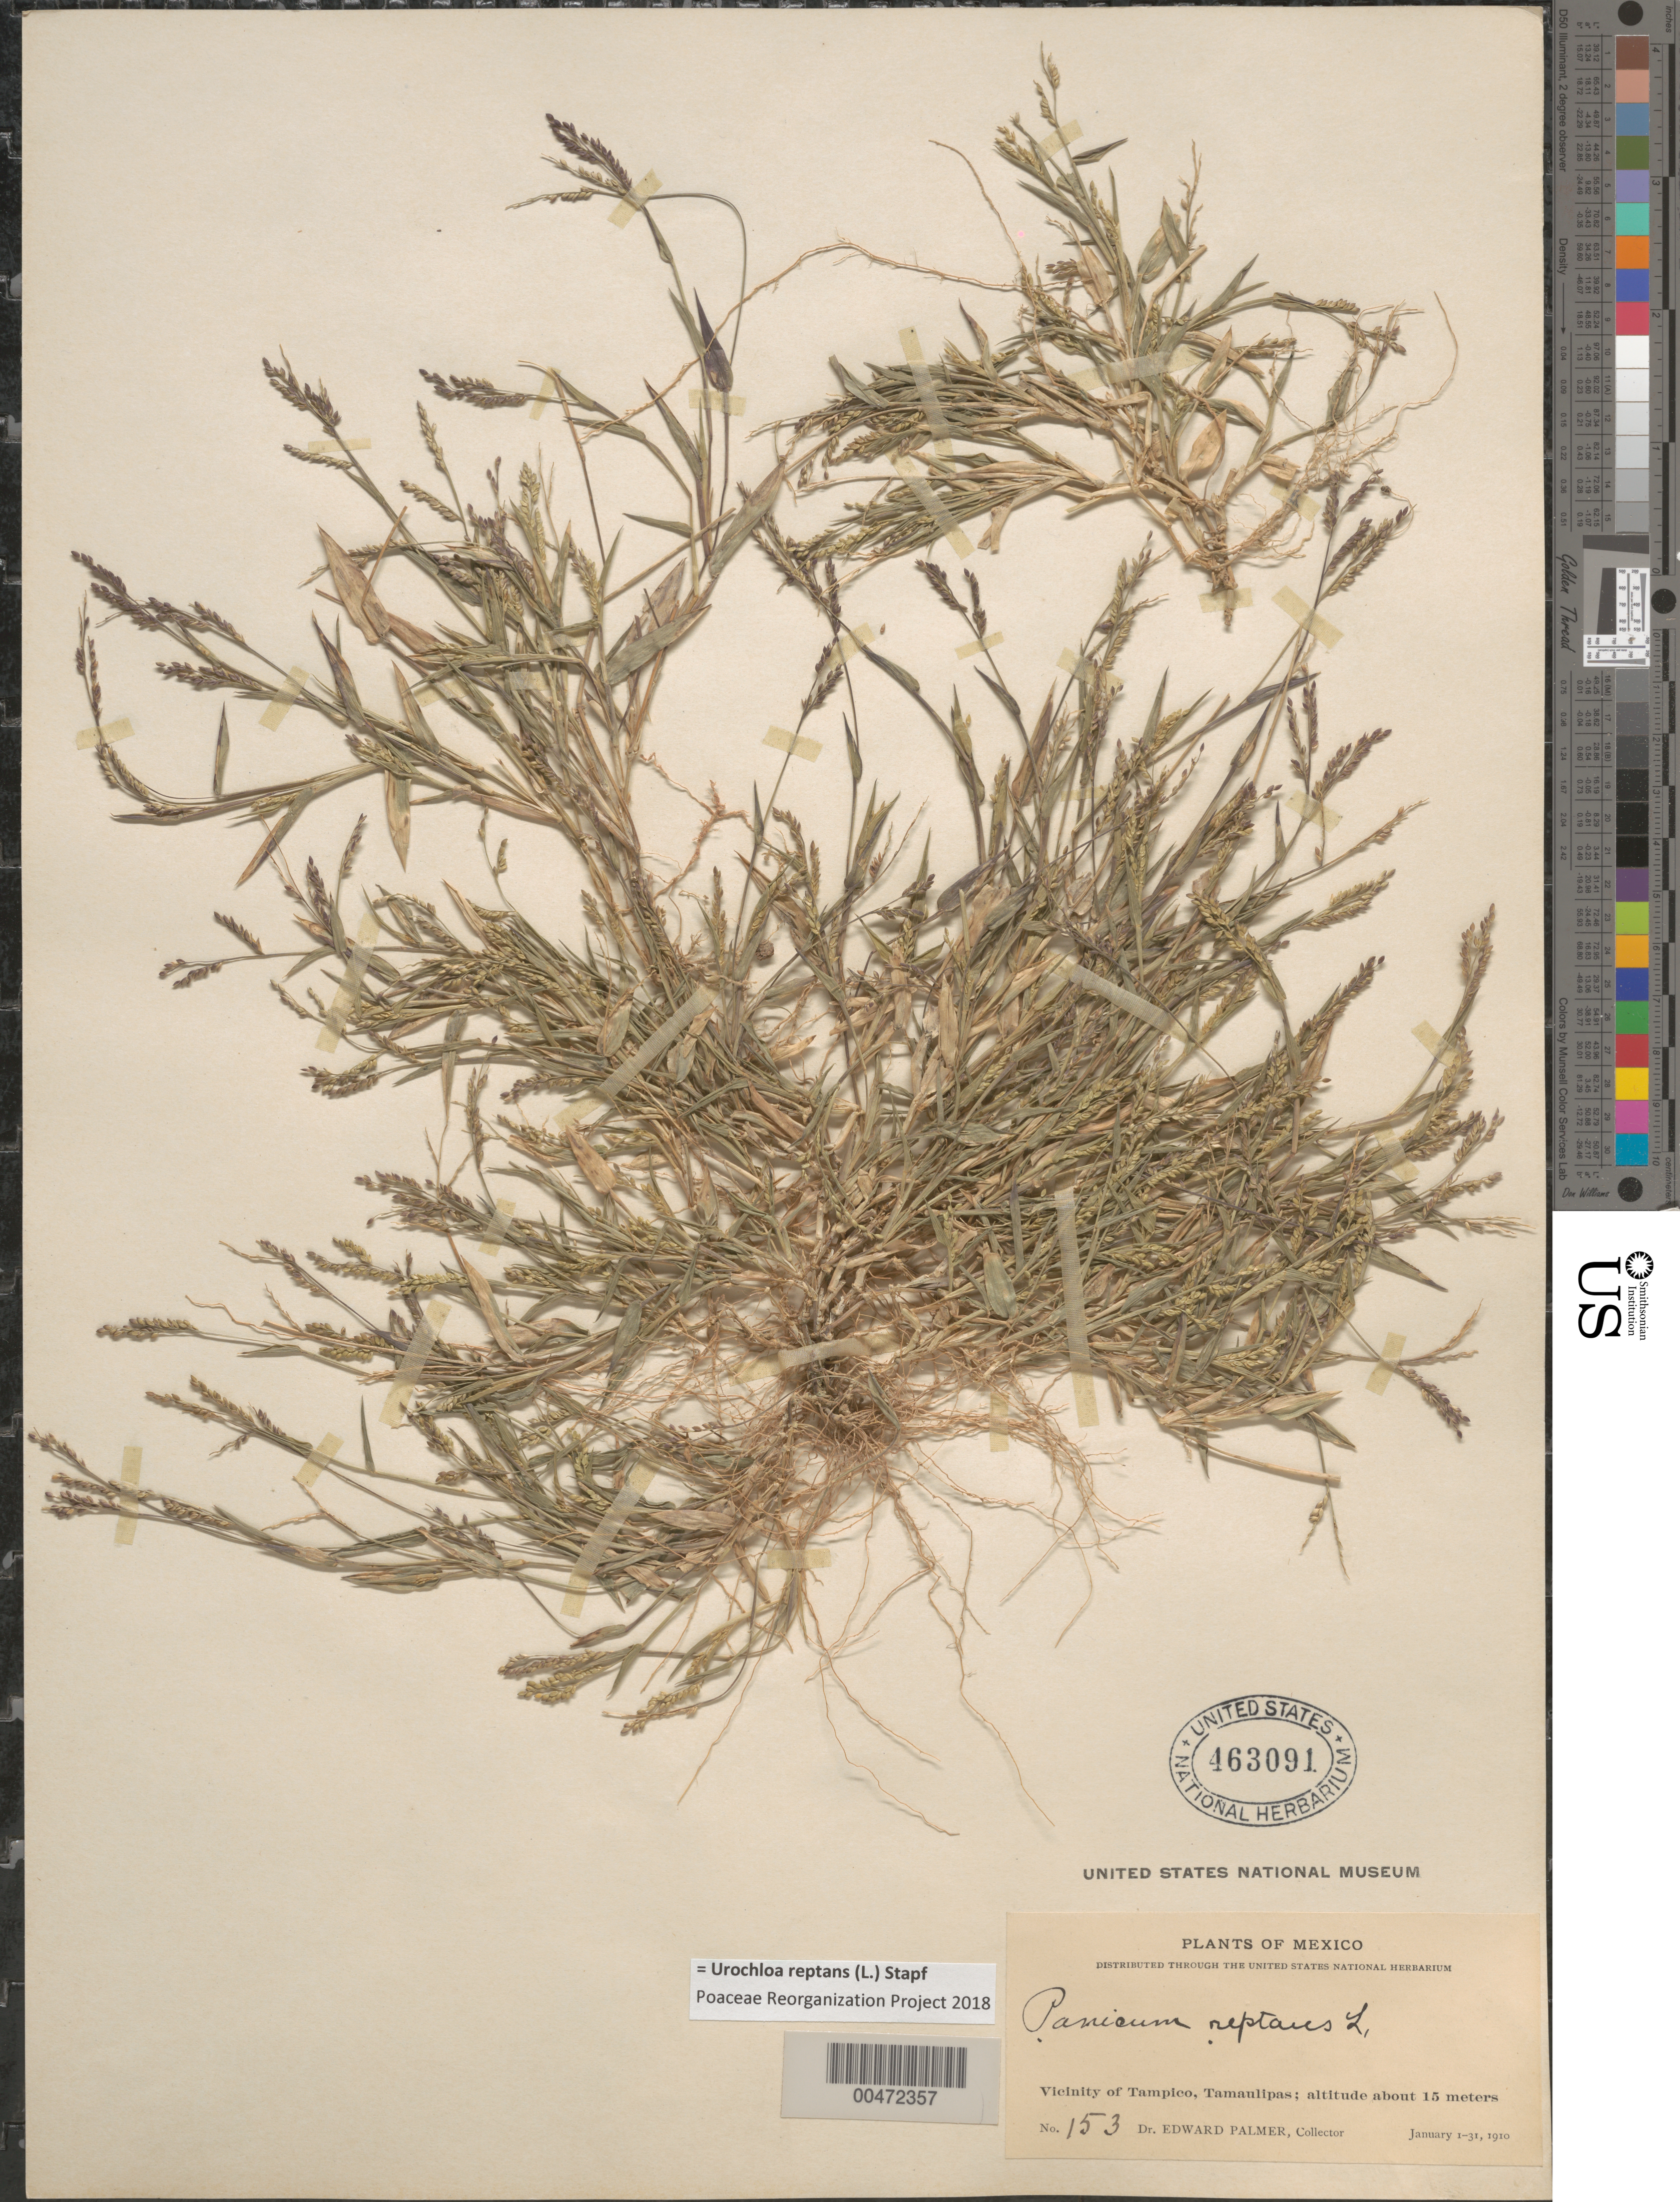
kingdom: Plantae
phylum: Tracheophyta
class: Liliopsida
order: Poales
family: Poaceae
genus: Urochloa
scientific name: Urochloa reptans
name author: (L.) Stapf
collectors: E. Palmer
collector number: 153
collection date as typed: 1 Jan 1910 to 31 Jan 1910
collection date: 1910-01-01/1910-01-31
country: Mexico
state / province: Tamaulipas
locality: Vicinity of Tampico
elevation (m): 15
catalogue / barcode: US 463091